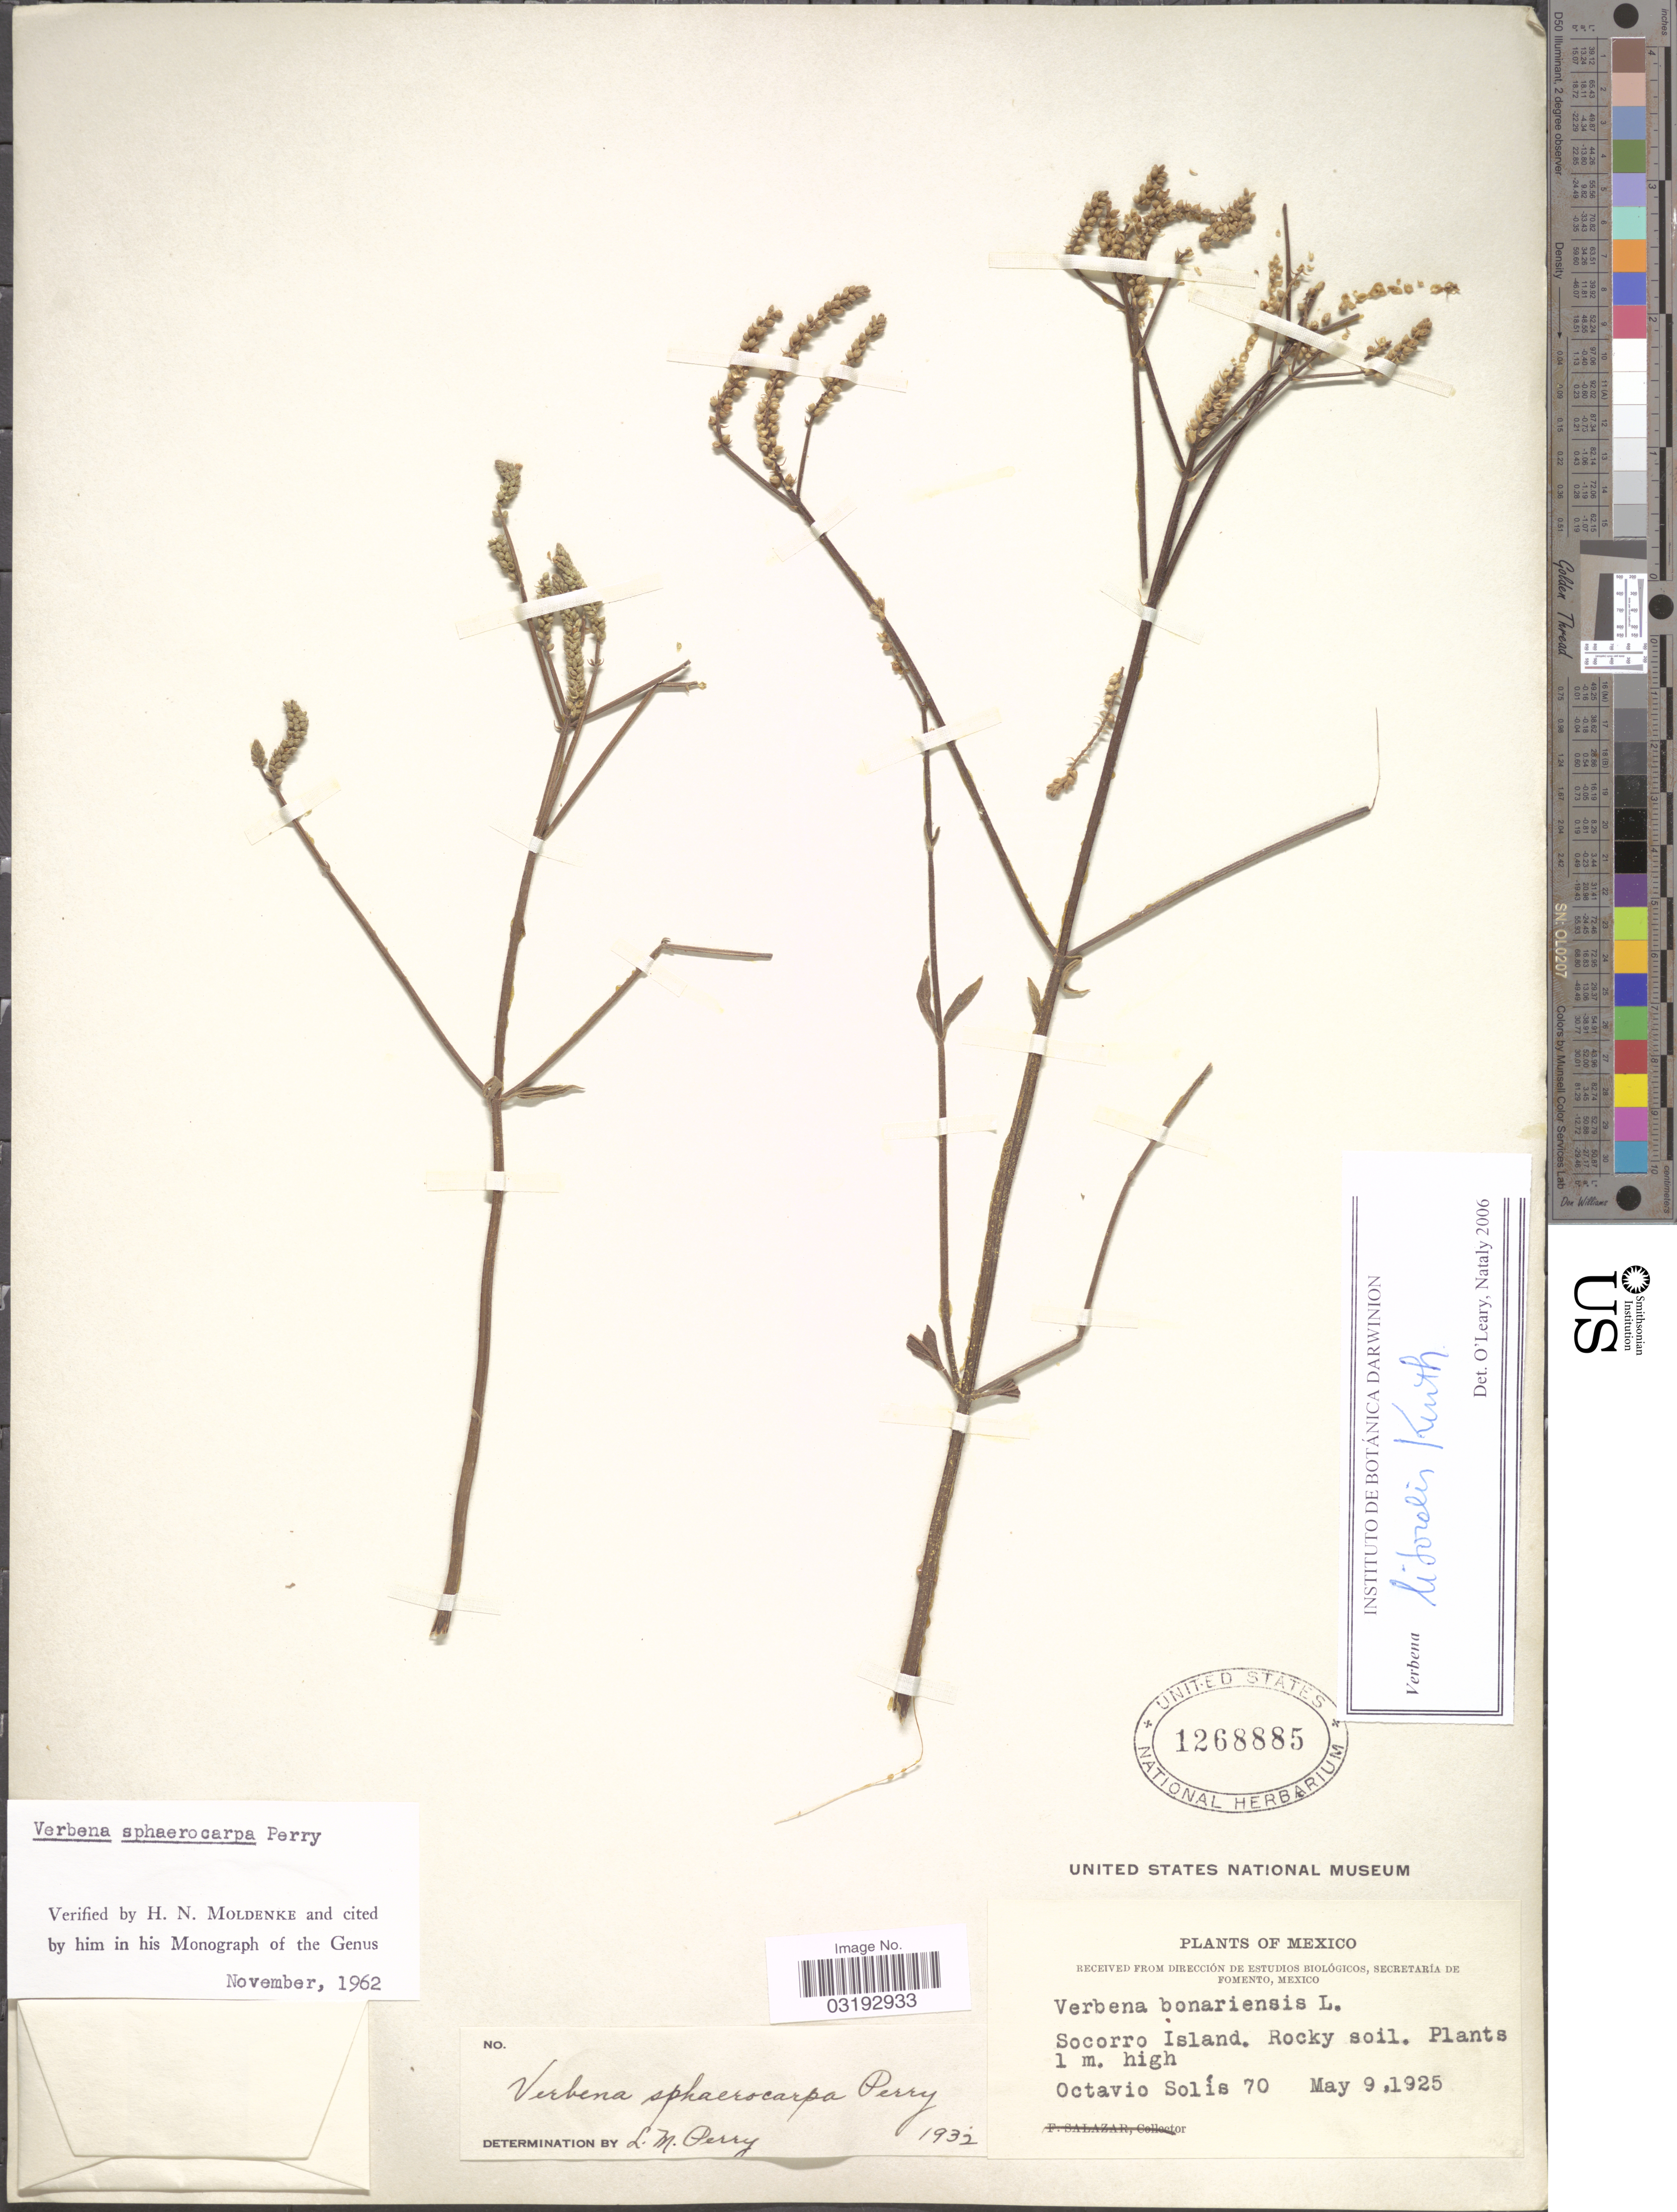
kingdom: Plantae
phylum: Tracheophyta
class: Magnoliopsida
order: Lamiales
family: Verbenaceae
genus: Verbena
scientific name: Verbena litoralis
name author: Kunth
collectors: O. Solis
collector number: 70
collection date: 1925-05-09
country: Mexico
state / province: Colima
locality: Socorro Island.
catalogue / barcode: US 1268885